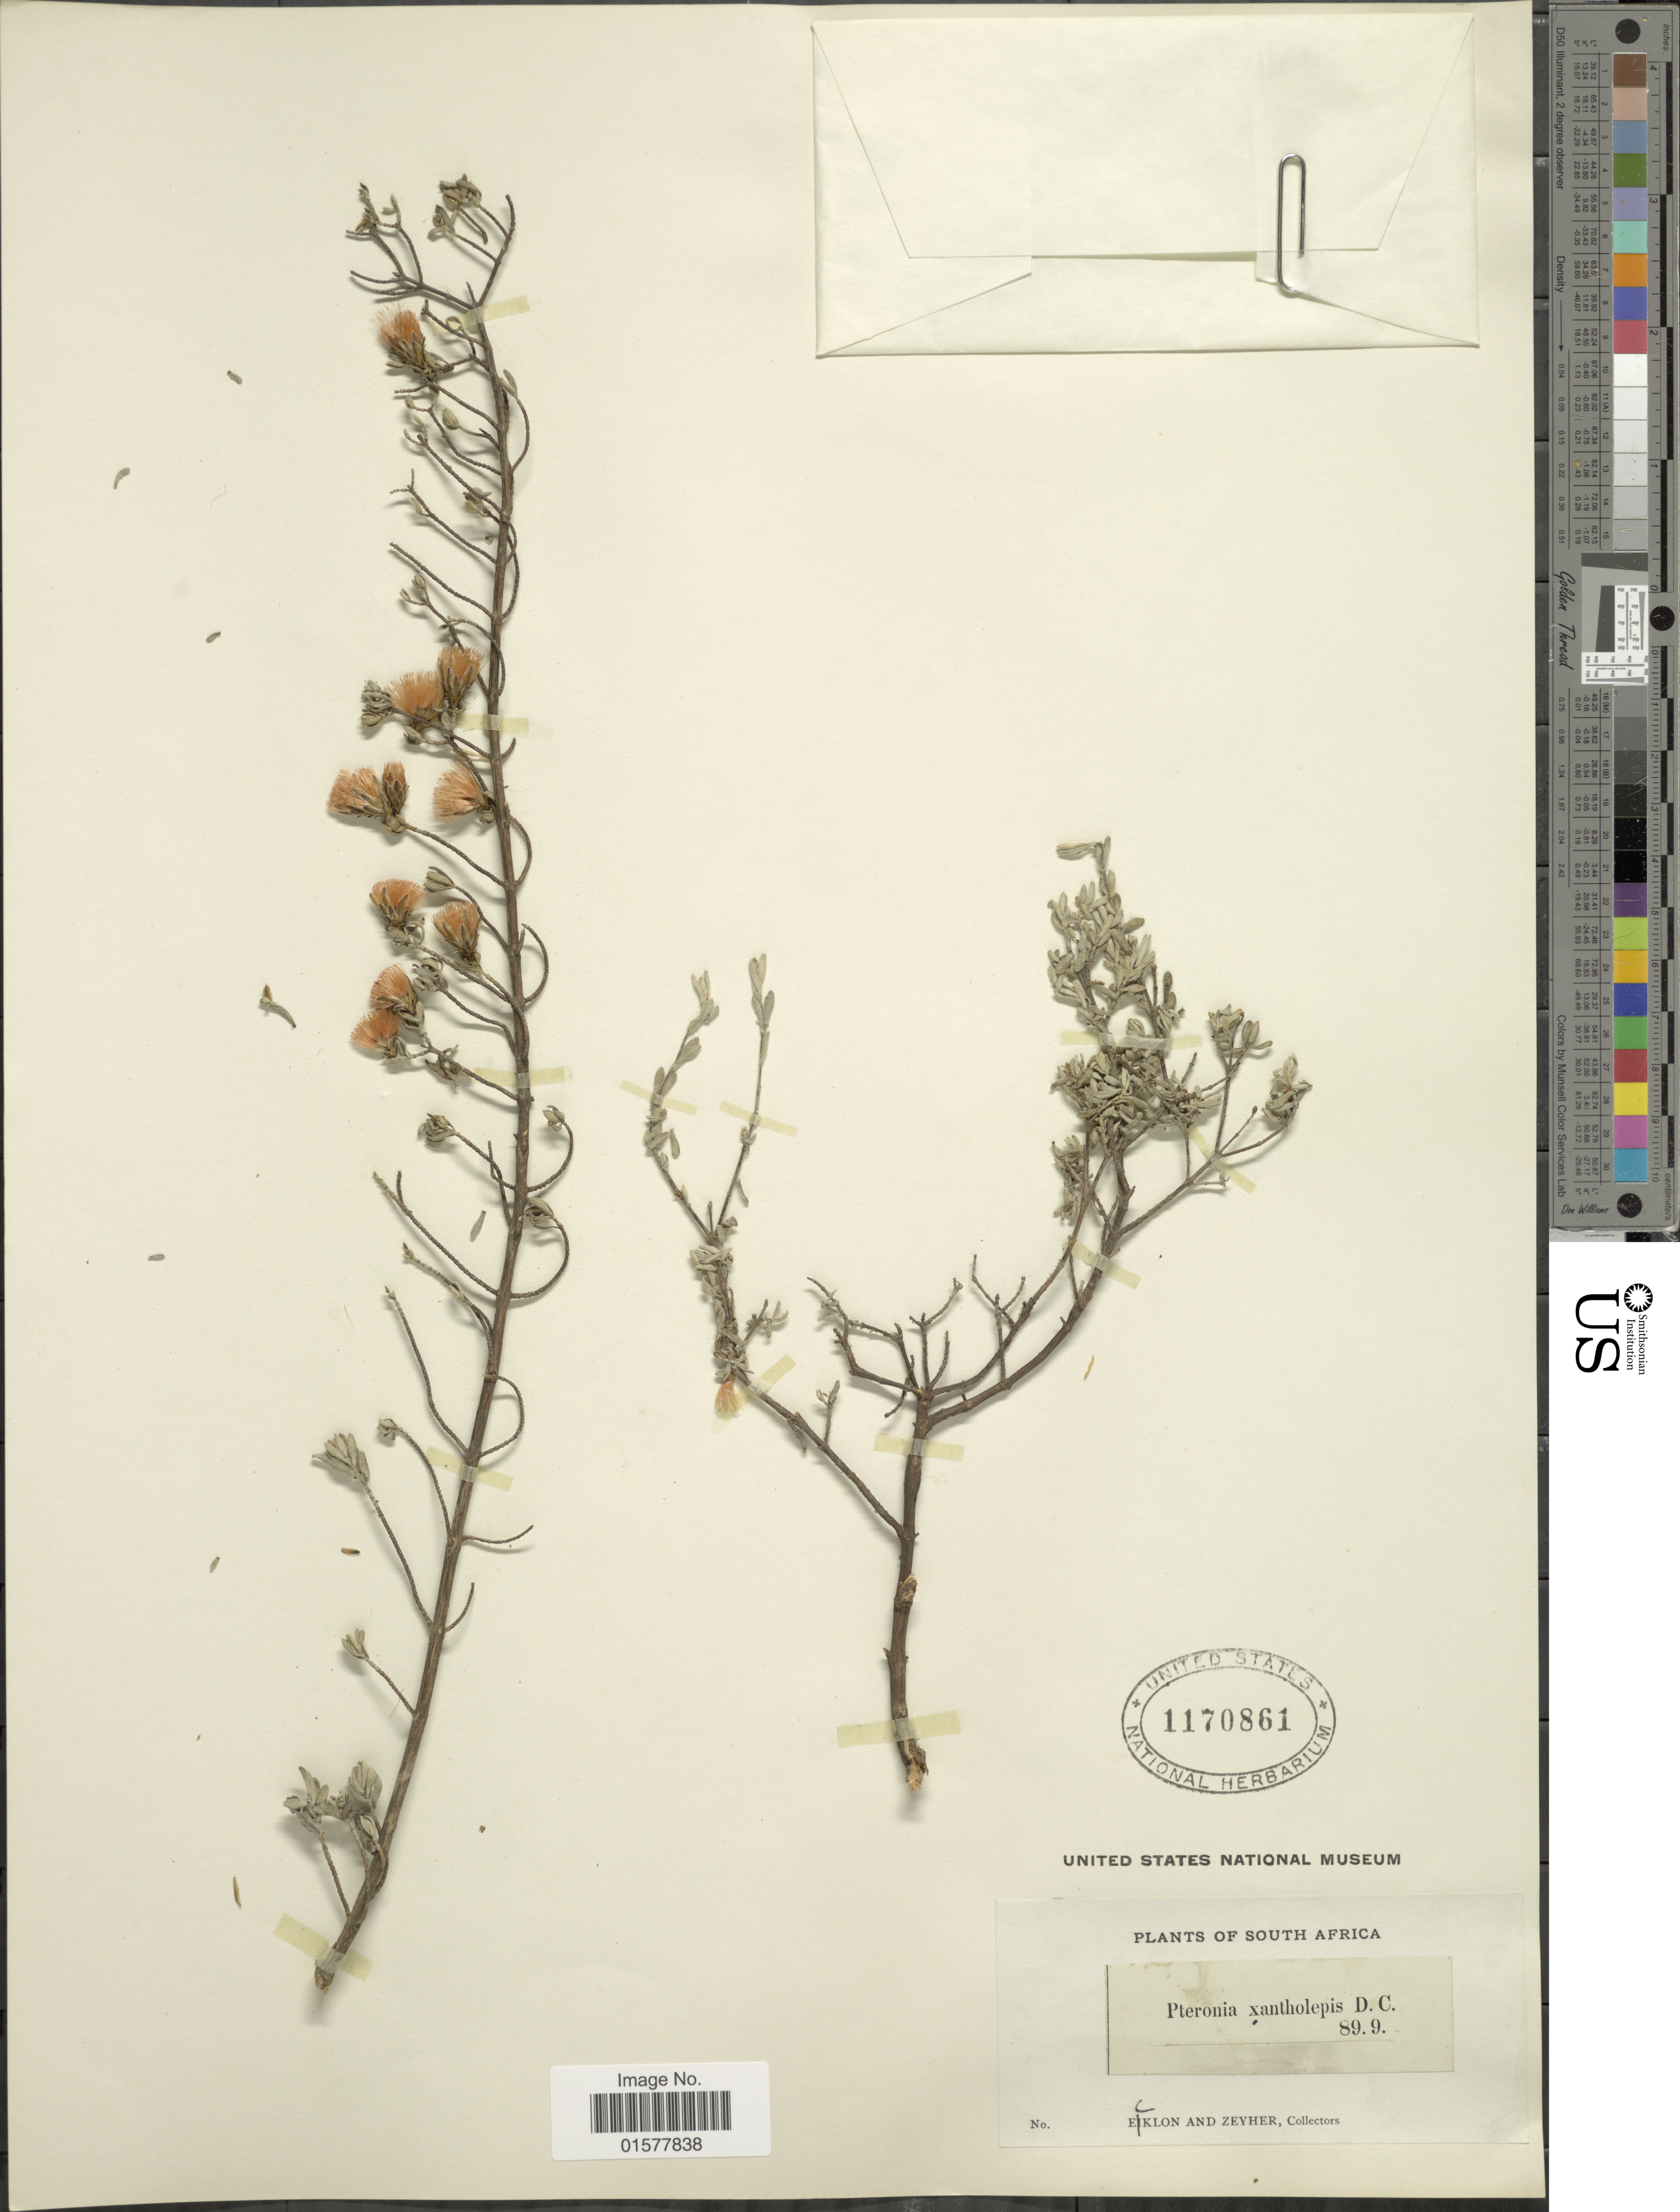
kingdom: Plantae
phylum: Tracheophyta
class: Magnoliopsida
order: Asterales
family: Asteraceae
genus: Pteronia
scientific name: Pteronia xantholepis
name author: DC.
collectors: -. Ecklon & -. Zeyher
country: South Africa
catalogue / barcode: US 1170861